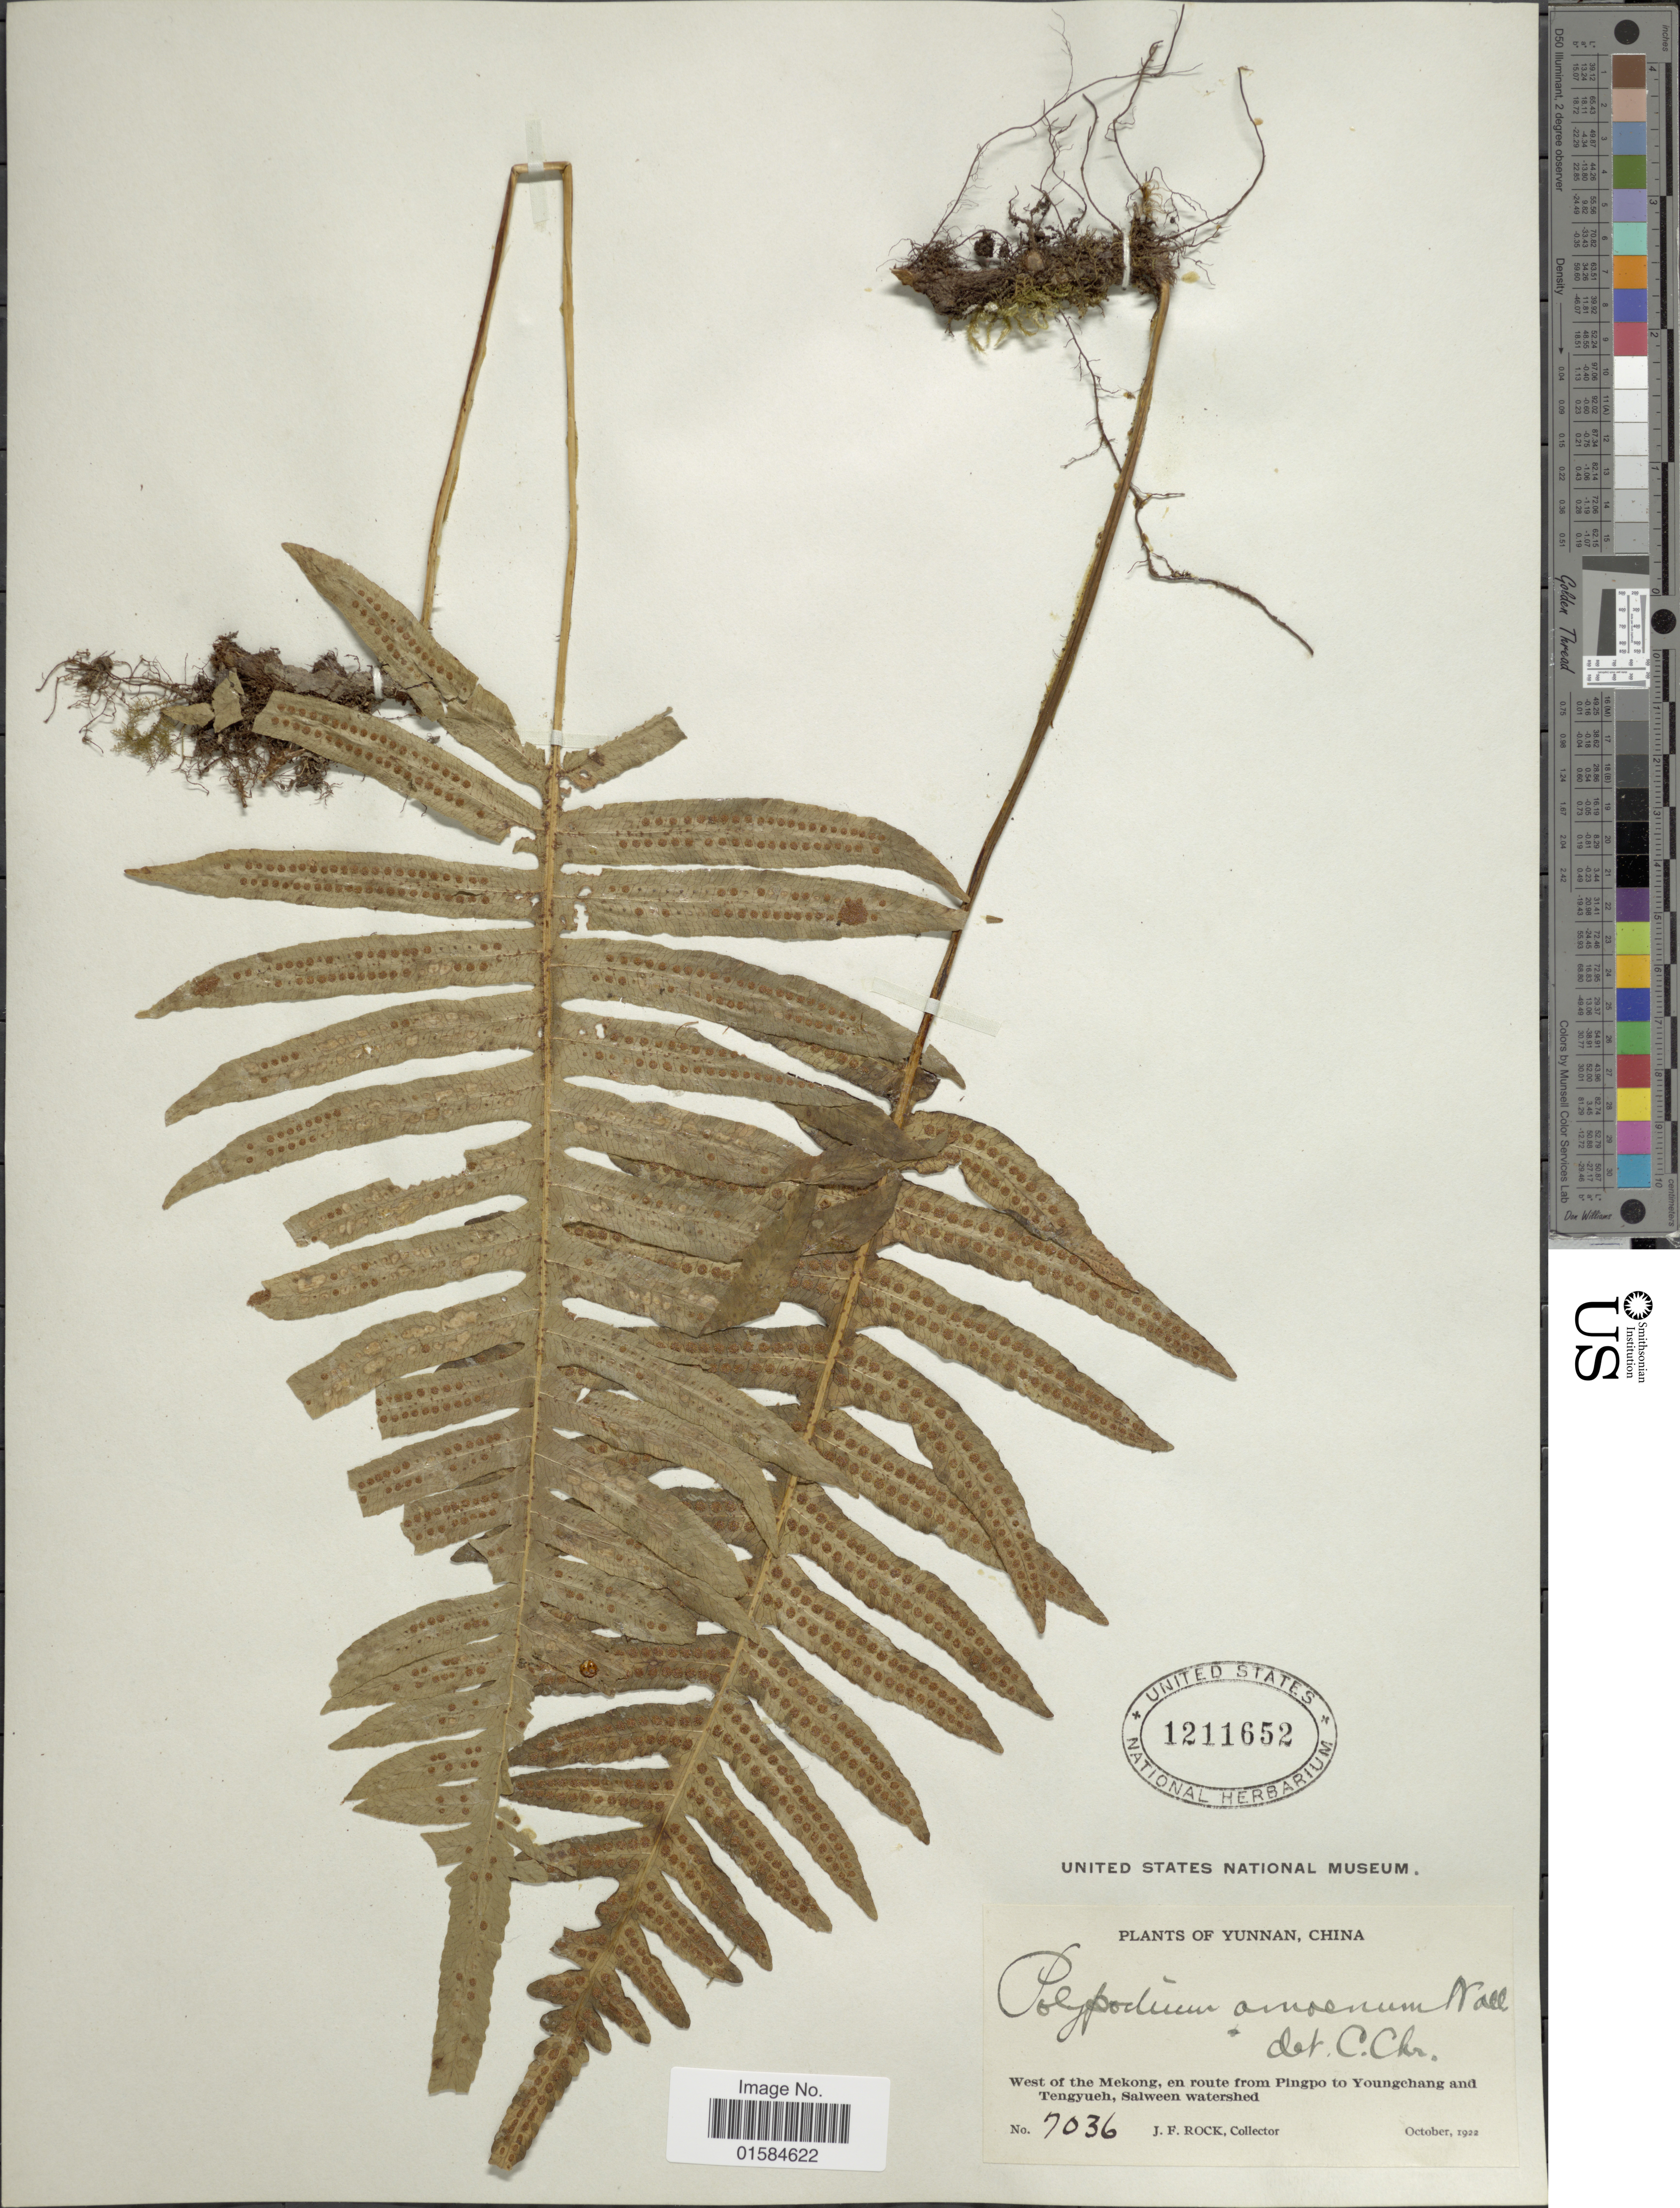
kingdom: Plantae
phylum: Tracheophyta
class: Polypodiopsida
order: Polypodiales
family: Polypodiaceae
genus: Goniophlebium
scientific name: Goniophlebium amoenum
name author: (Wall. ex Mett.) J. Sm.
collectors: J. Rock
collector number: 7036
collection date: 1922-10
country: China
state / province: Yunnan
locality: West of Mekong, en route from Pingpo to Youngchang and Tengyueh, Salween watershed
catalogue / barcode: US 1211652